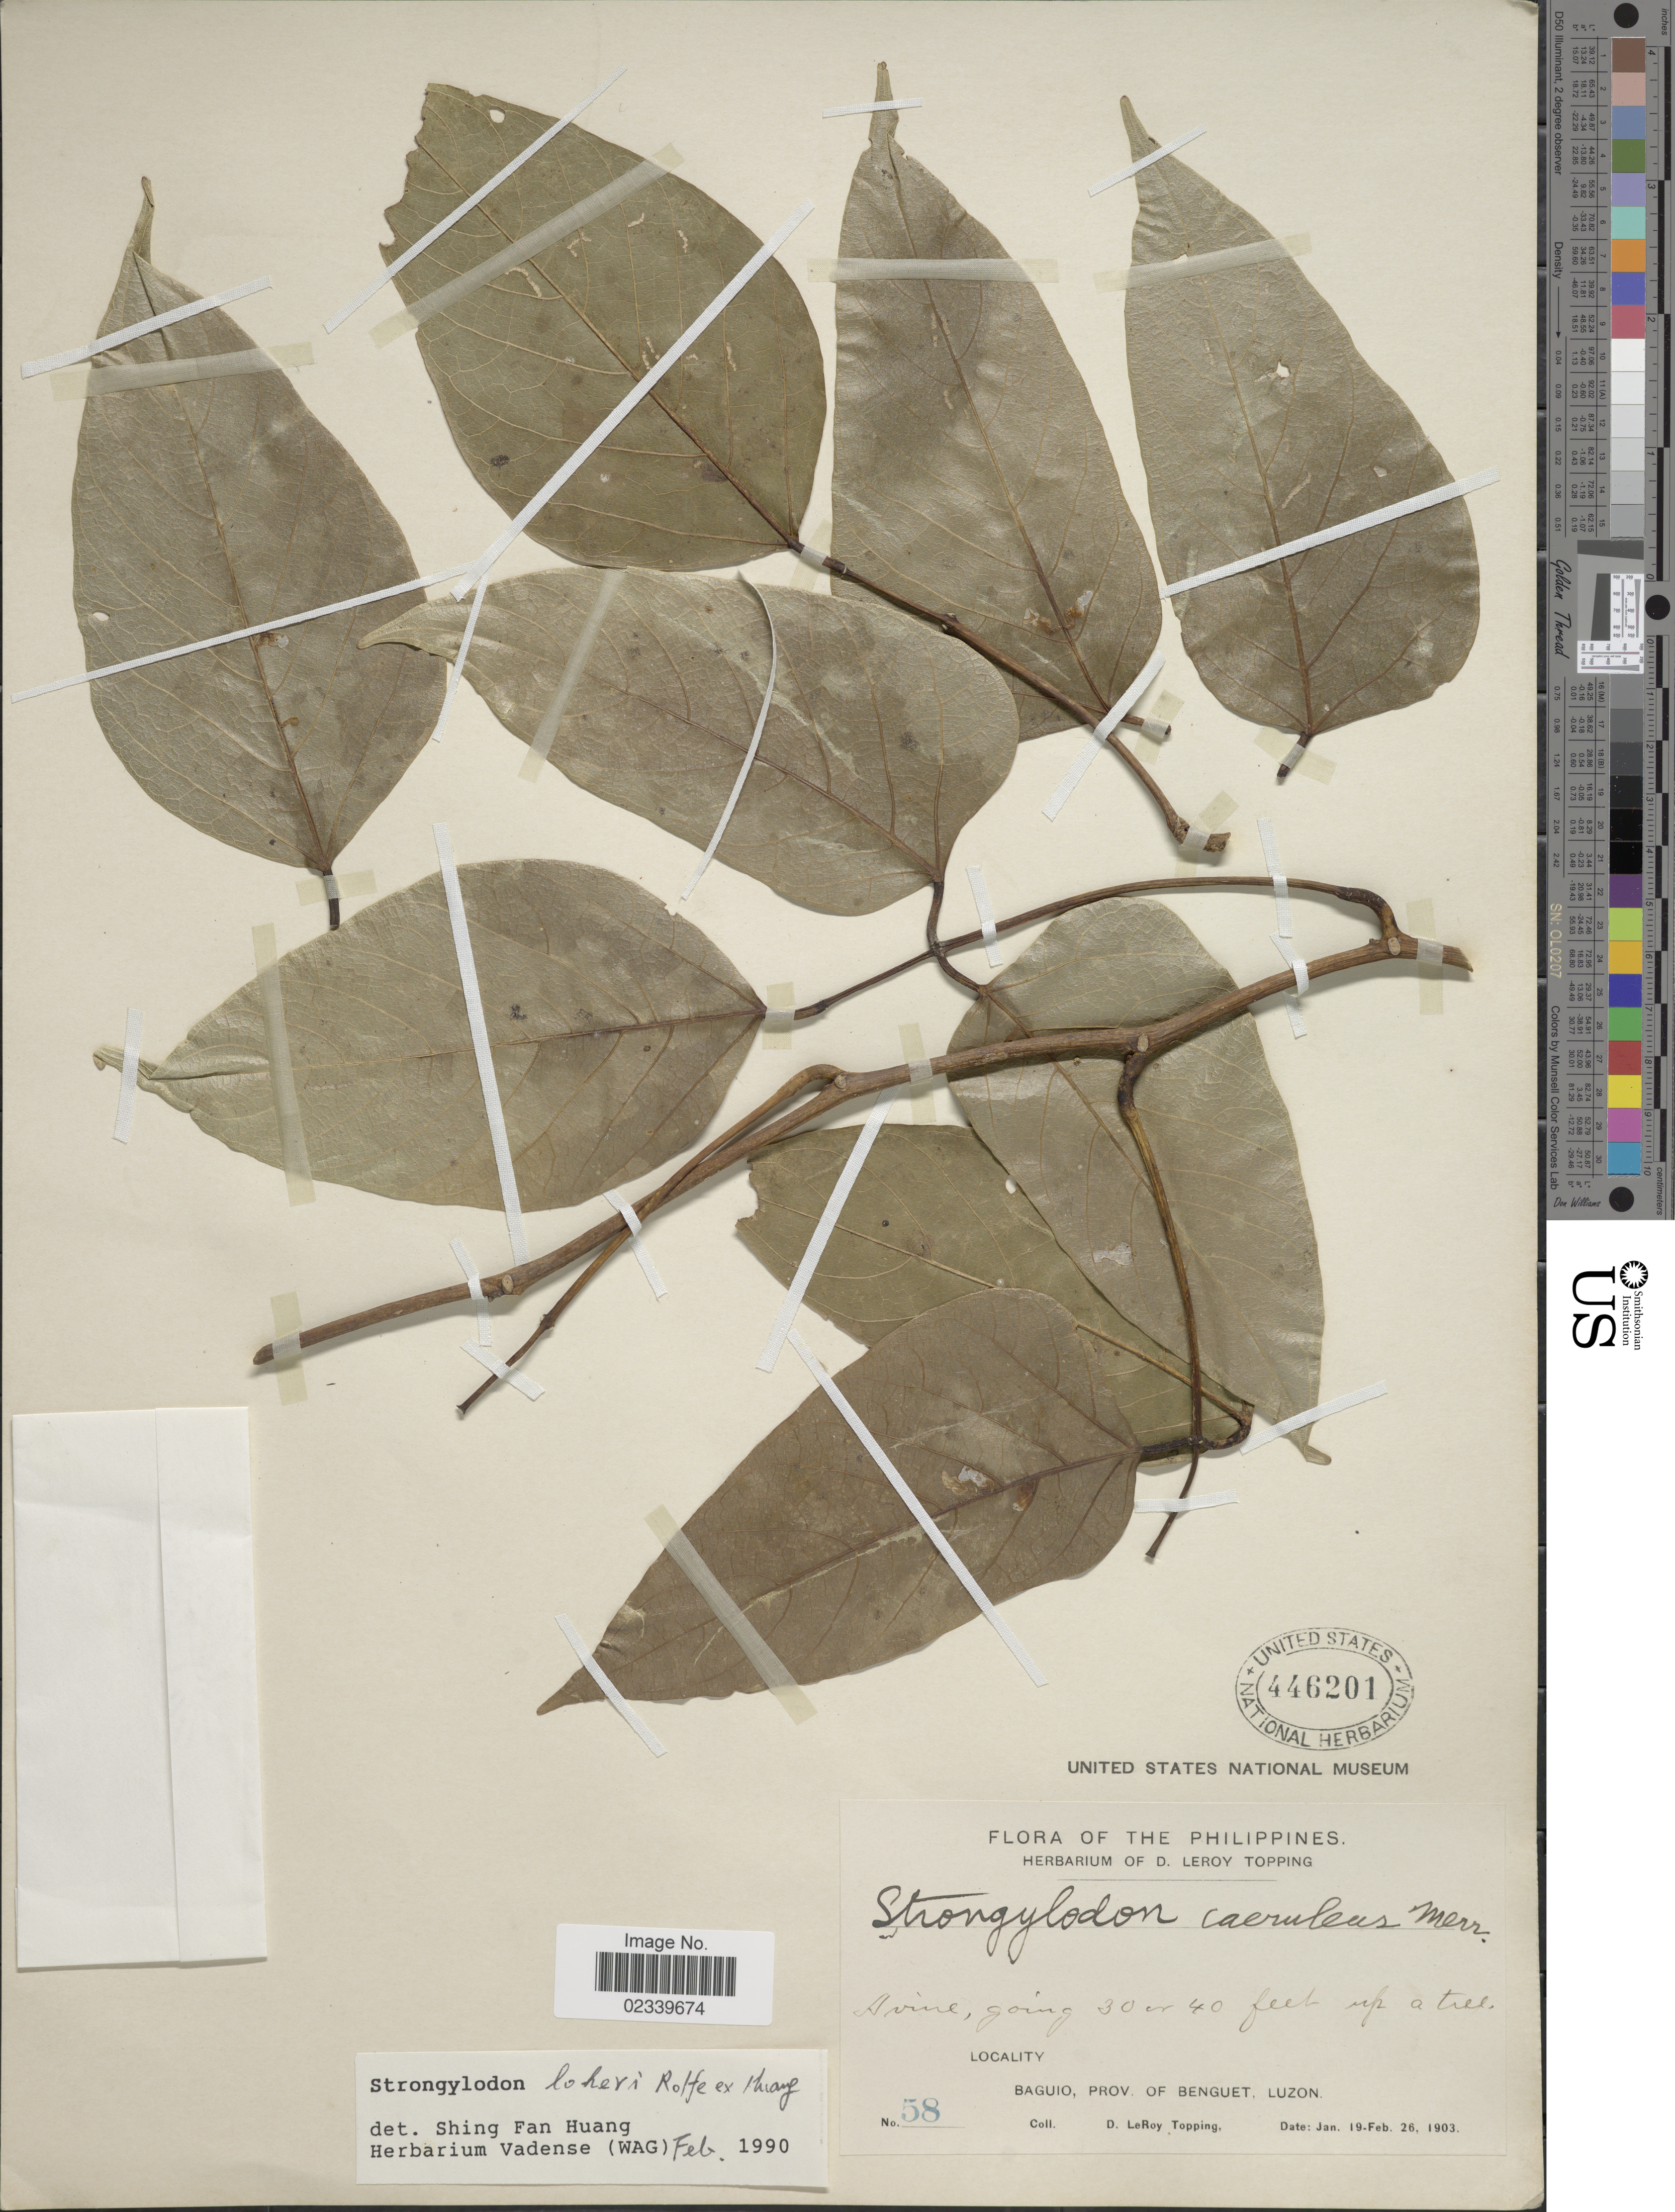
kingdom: Plantae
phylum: Tracheophyta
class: Magnoliopsida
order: Fabales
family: Fabaceae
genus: Strongylodon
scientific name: Strongylodon loheri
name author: Rolfe ex S.F. Huang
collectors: L. E. Detling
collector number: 58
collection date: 1903-01-19/1903-02-26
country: Philippines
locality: Baguio, Prov. of Benguet, Luzon.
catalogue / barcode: US 446201